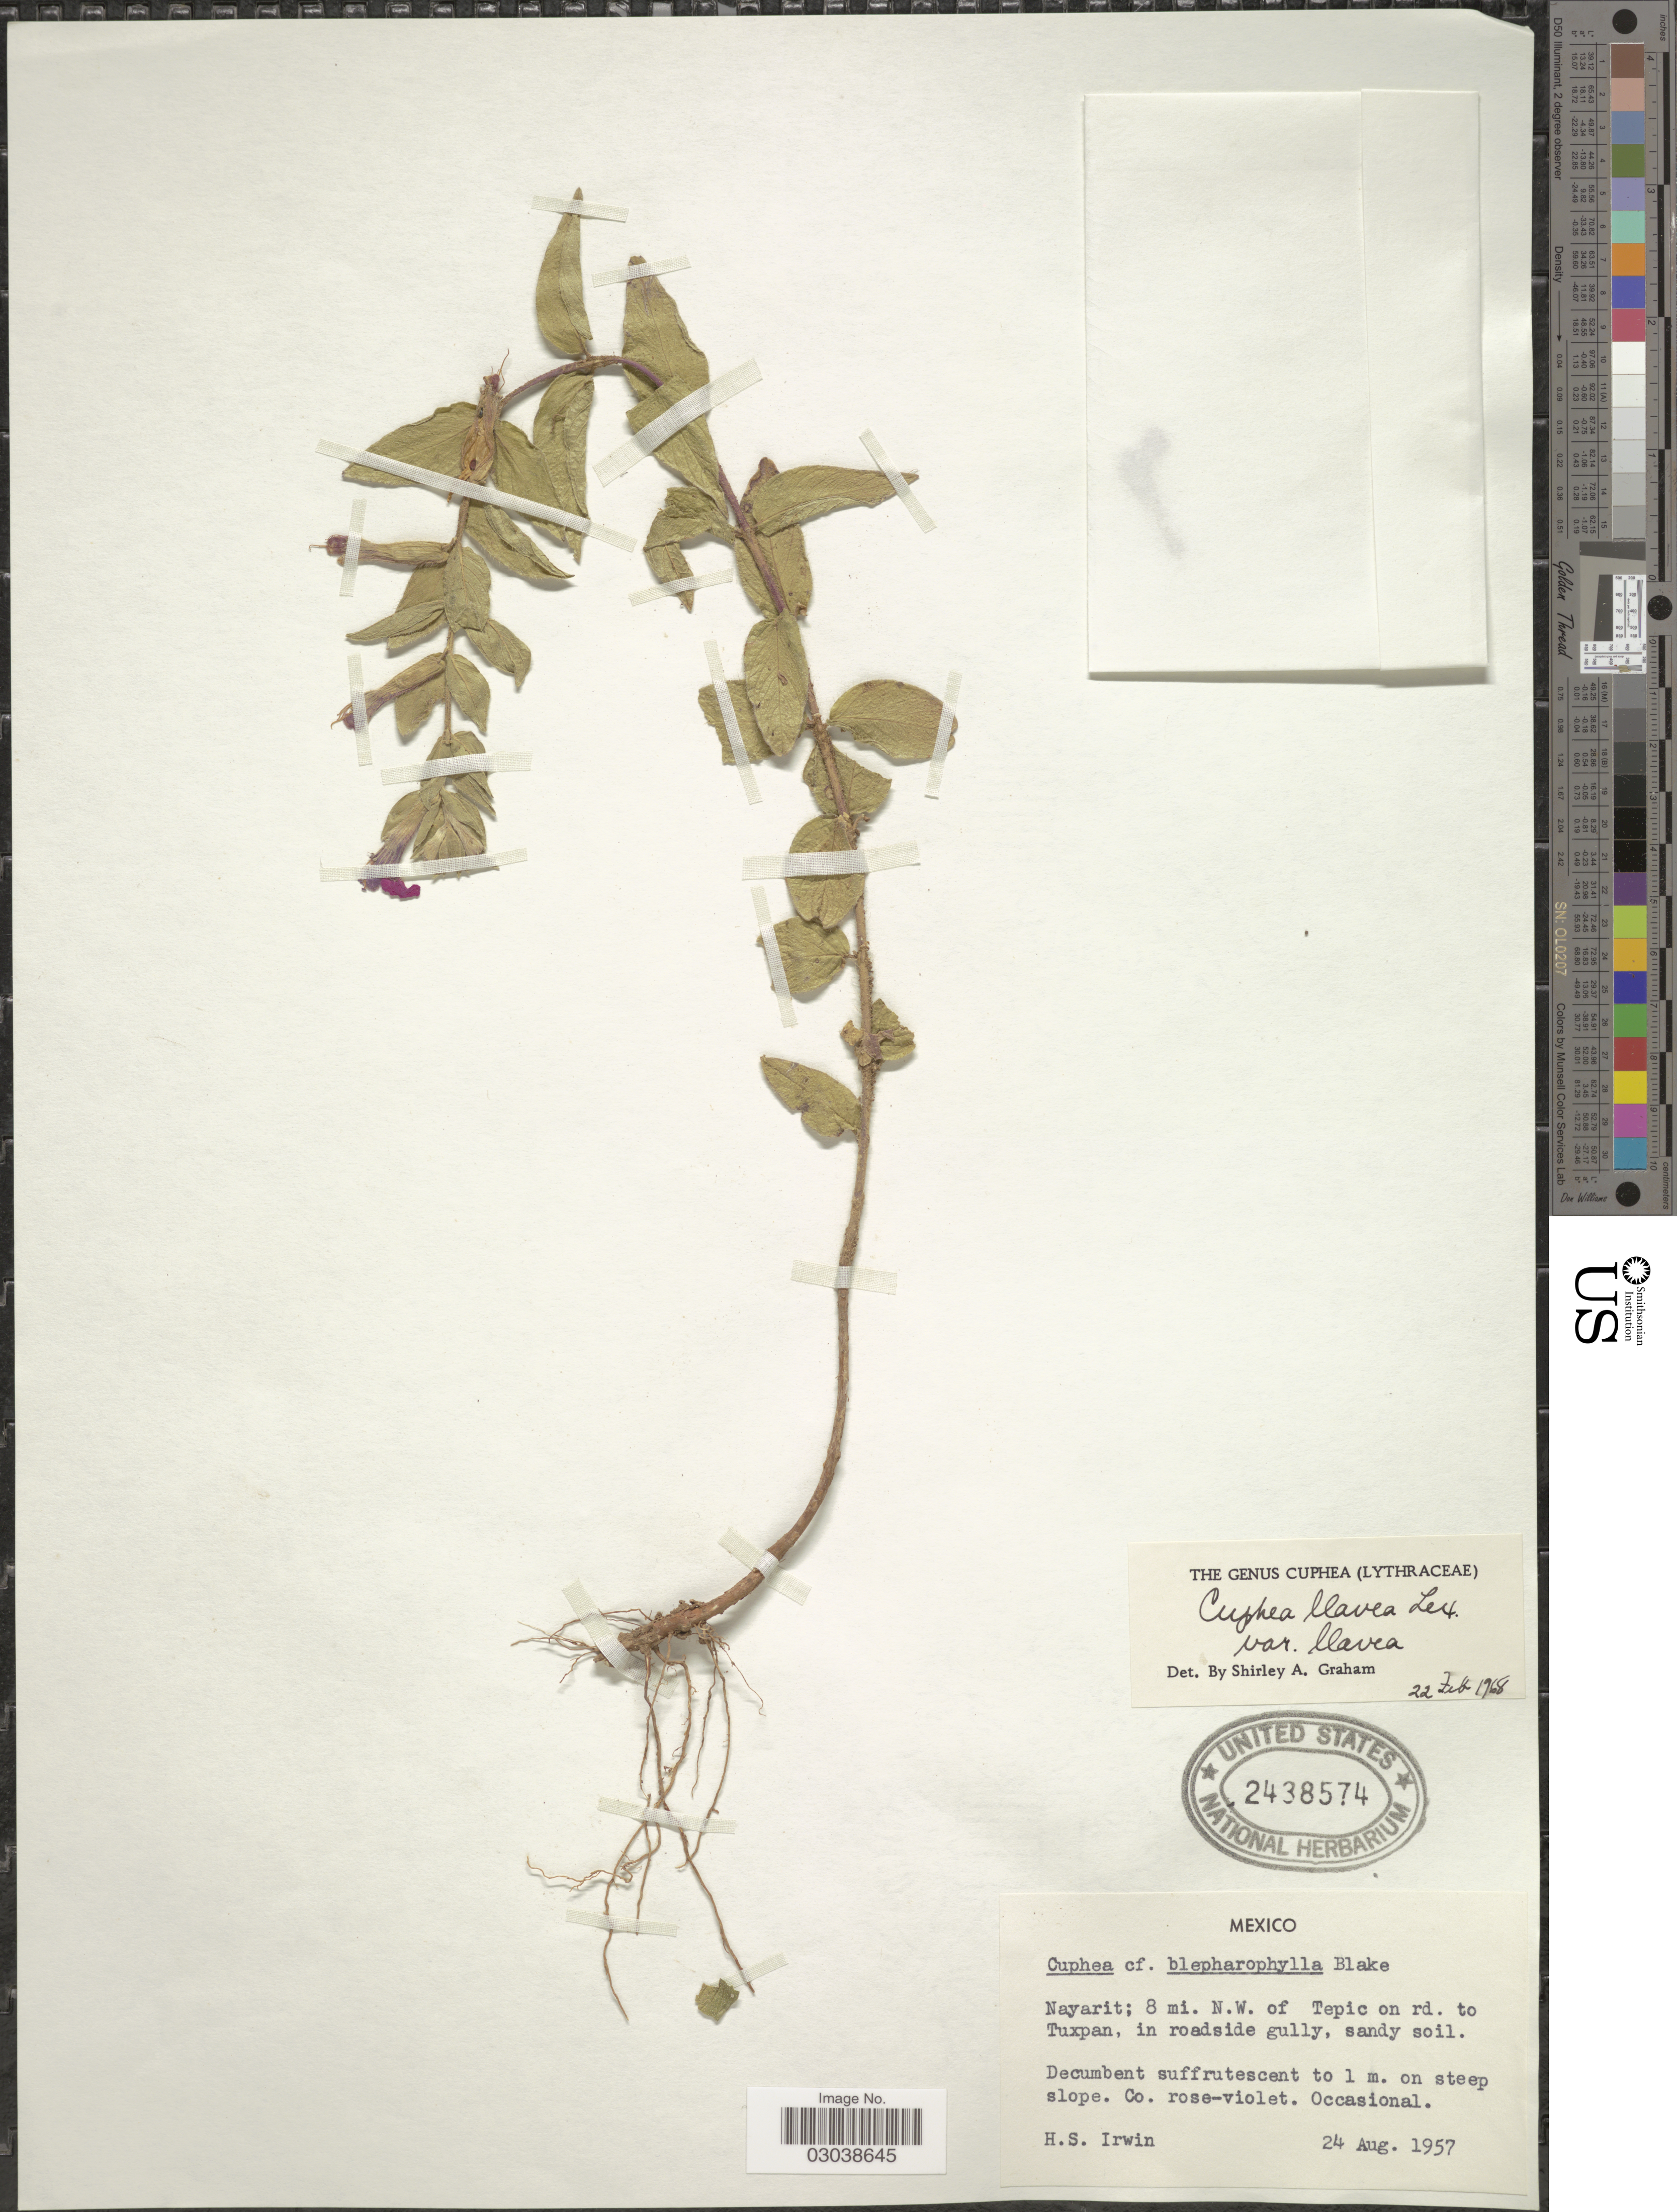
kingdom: Plantae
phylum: Tracheophyta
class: Magnoliopsida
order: Myrtales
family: Lythraceae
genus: Cuphea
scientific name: Cuphea llavea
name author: Lex.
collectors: H. Irwin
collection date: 1957-08-24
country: Mexico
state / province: Nayarit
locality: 8 mi. N.W. of Tepic on rd. to Tuxpan, in roadside gully.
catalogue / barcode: US 2438574